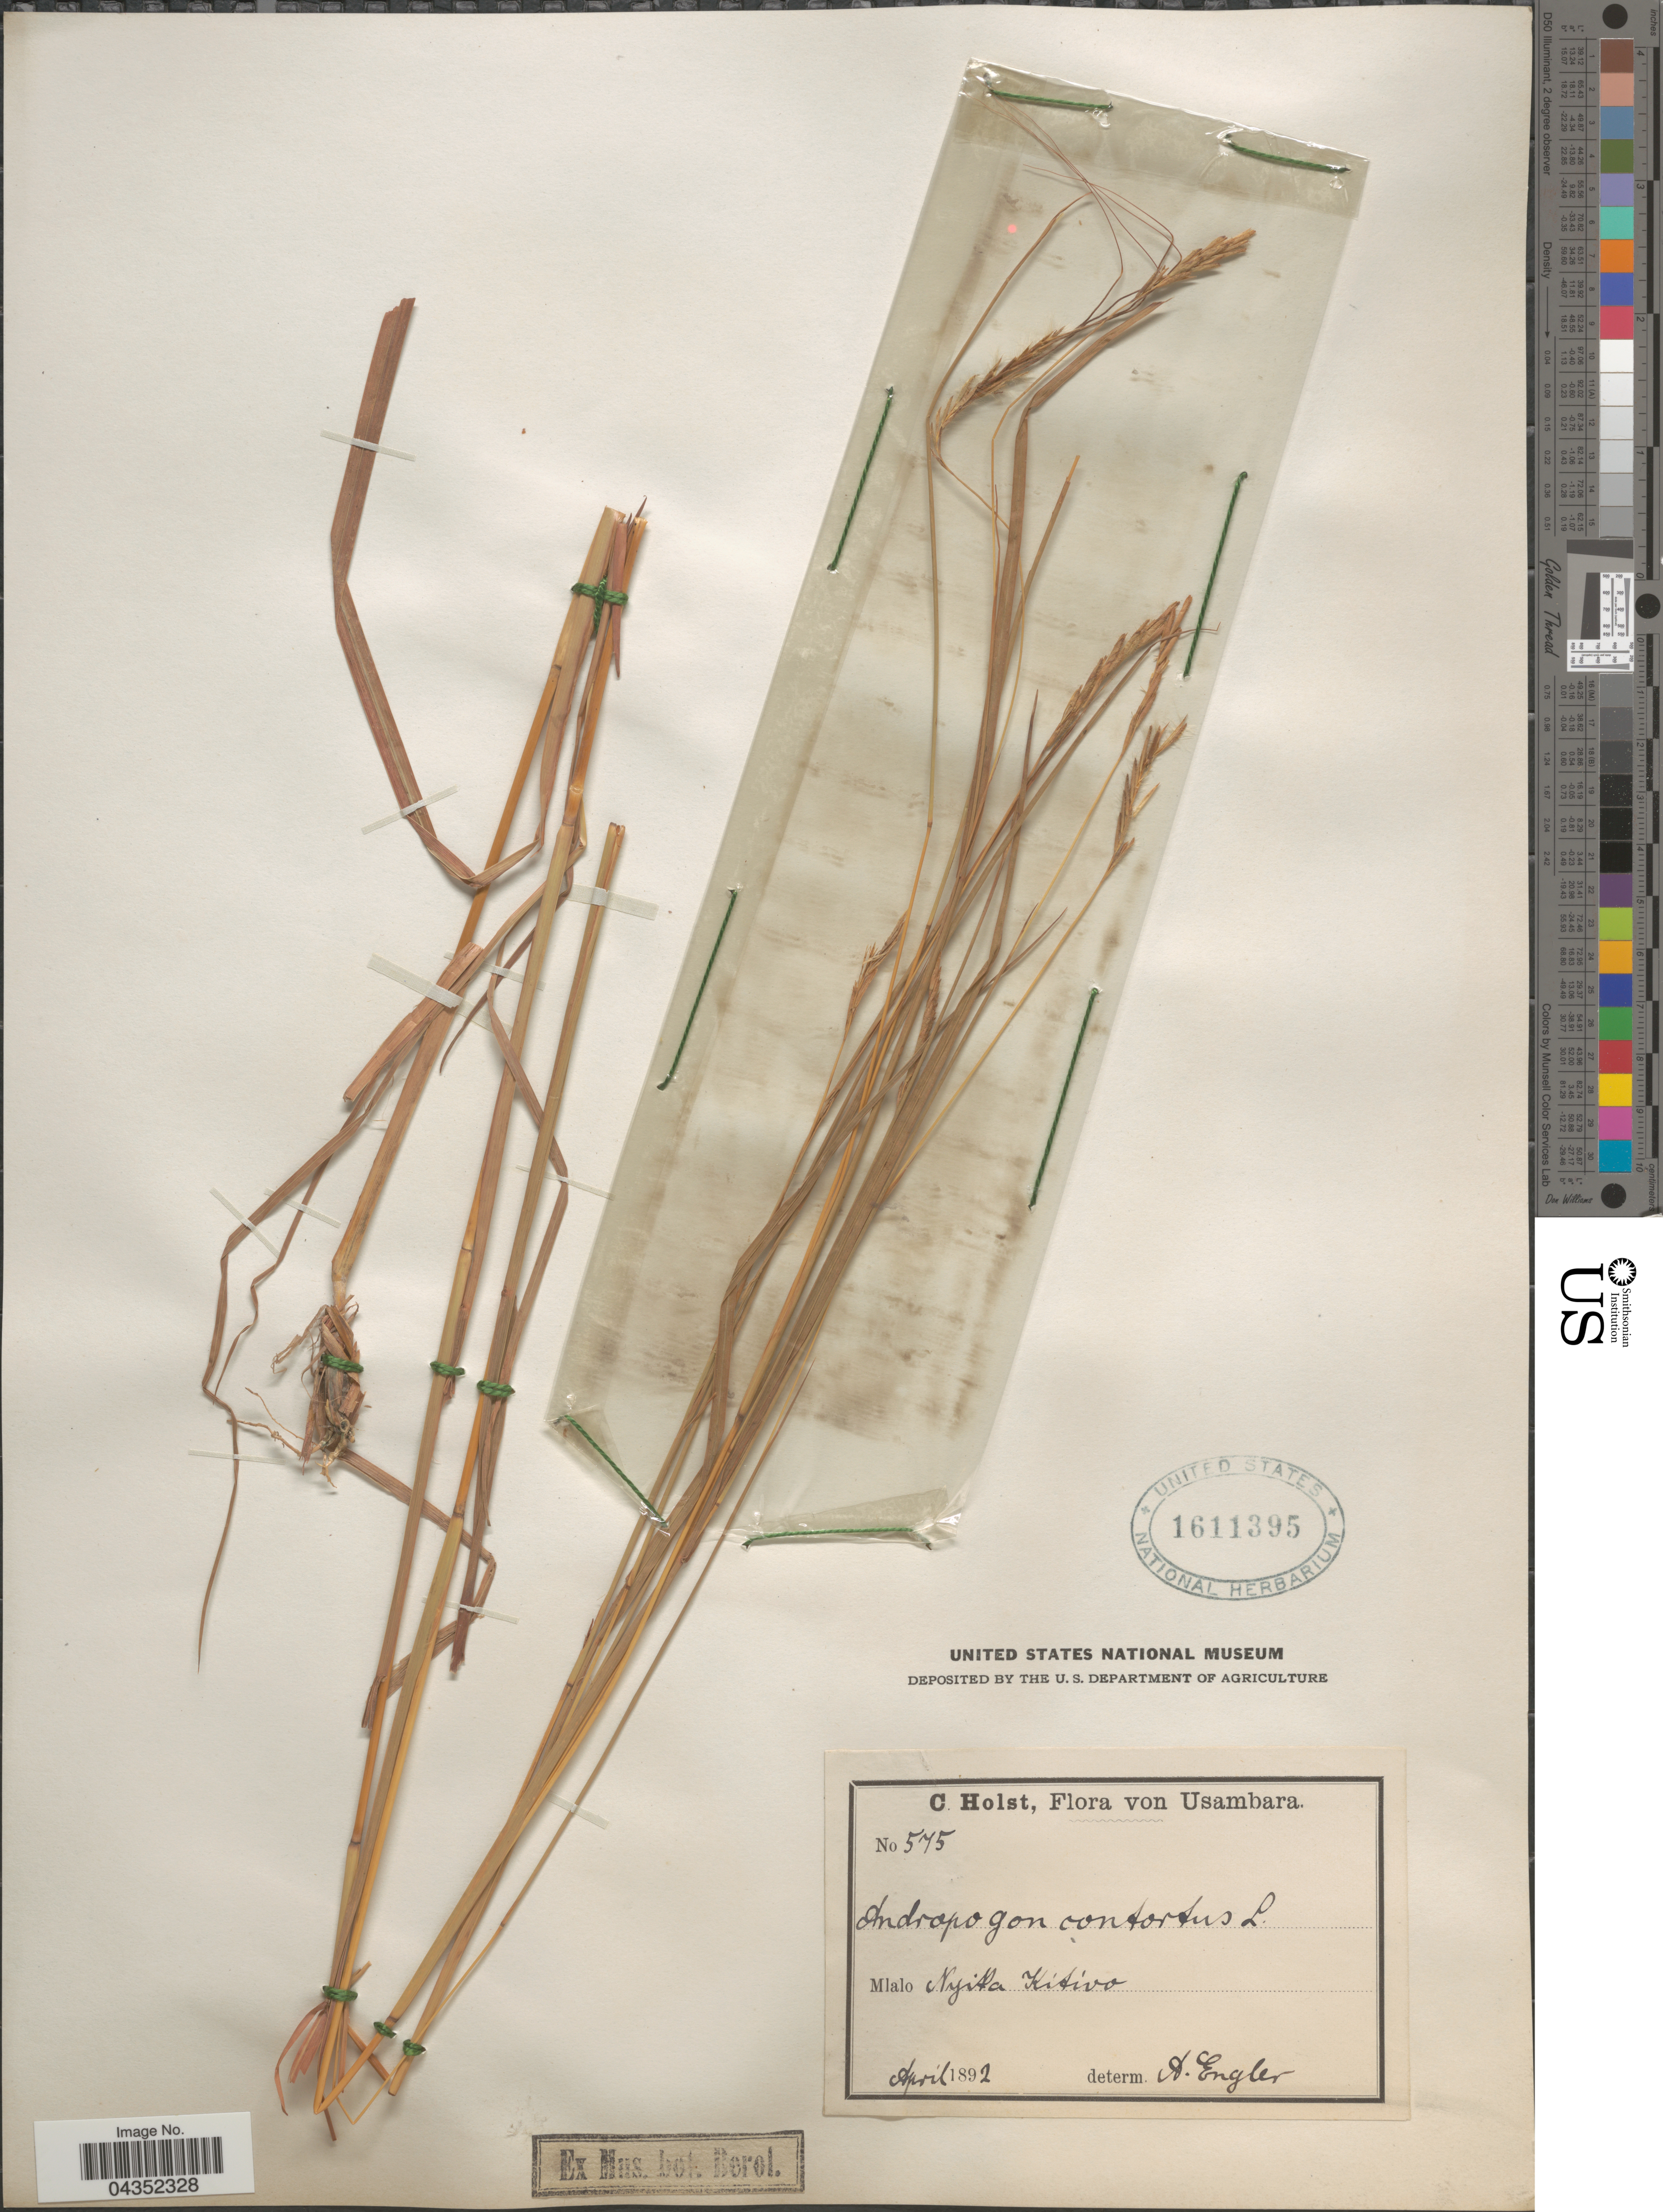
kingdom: Plantae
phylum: Tracheophyta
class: Liliopsida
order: Poales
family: Poaceae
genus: Heteropogon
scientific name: Heteropogon contortus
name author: (L.) P. Beauv. ex Roem. & Schult.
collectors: C. H. Holst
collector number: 575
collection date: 1892-04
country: Tanzania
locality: Usambara. Mlalo Nyika Kitivo.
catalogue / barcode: US 1611395